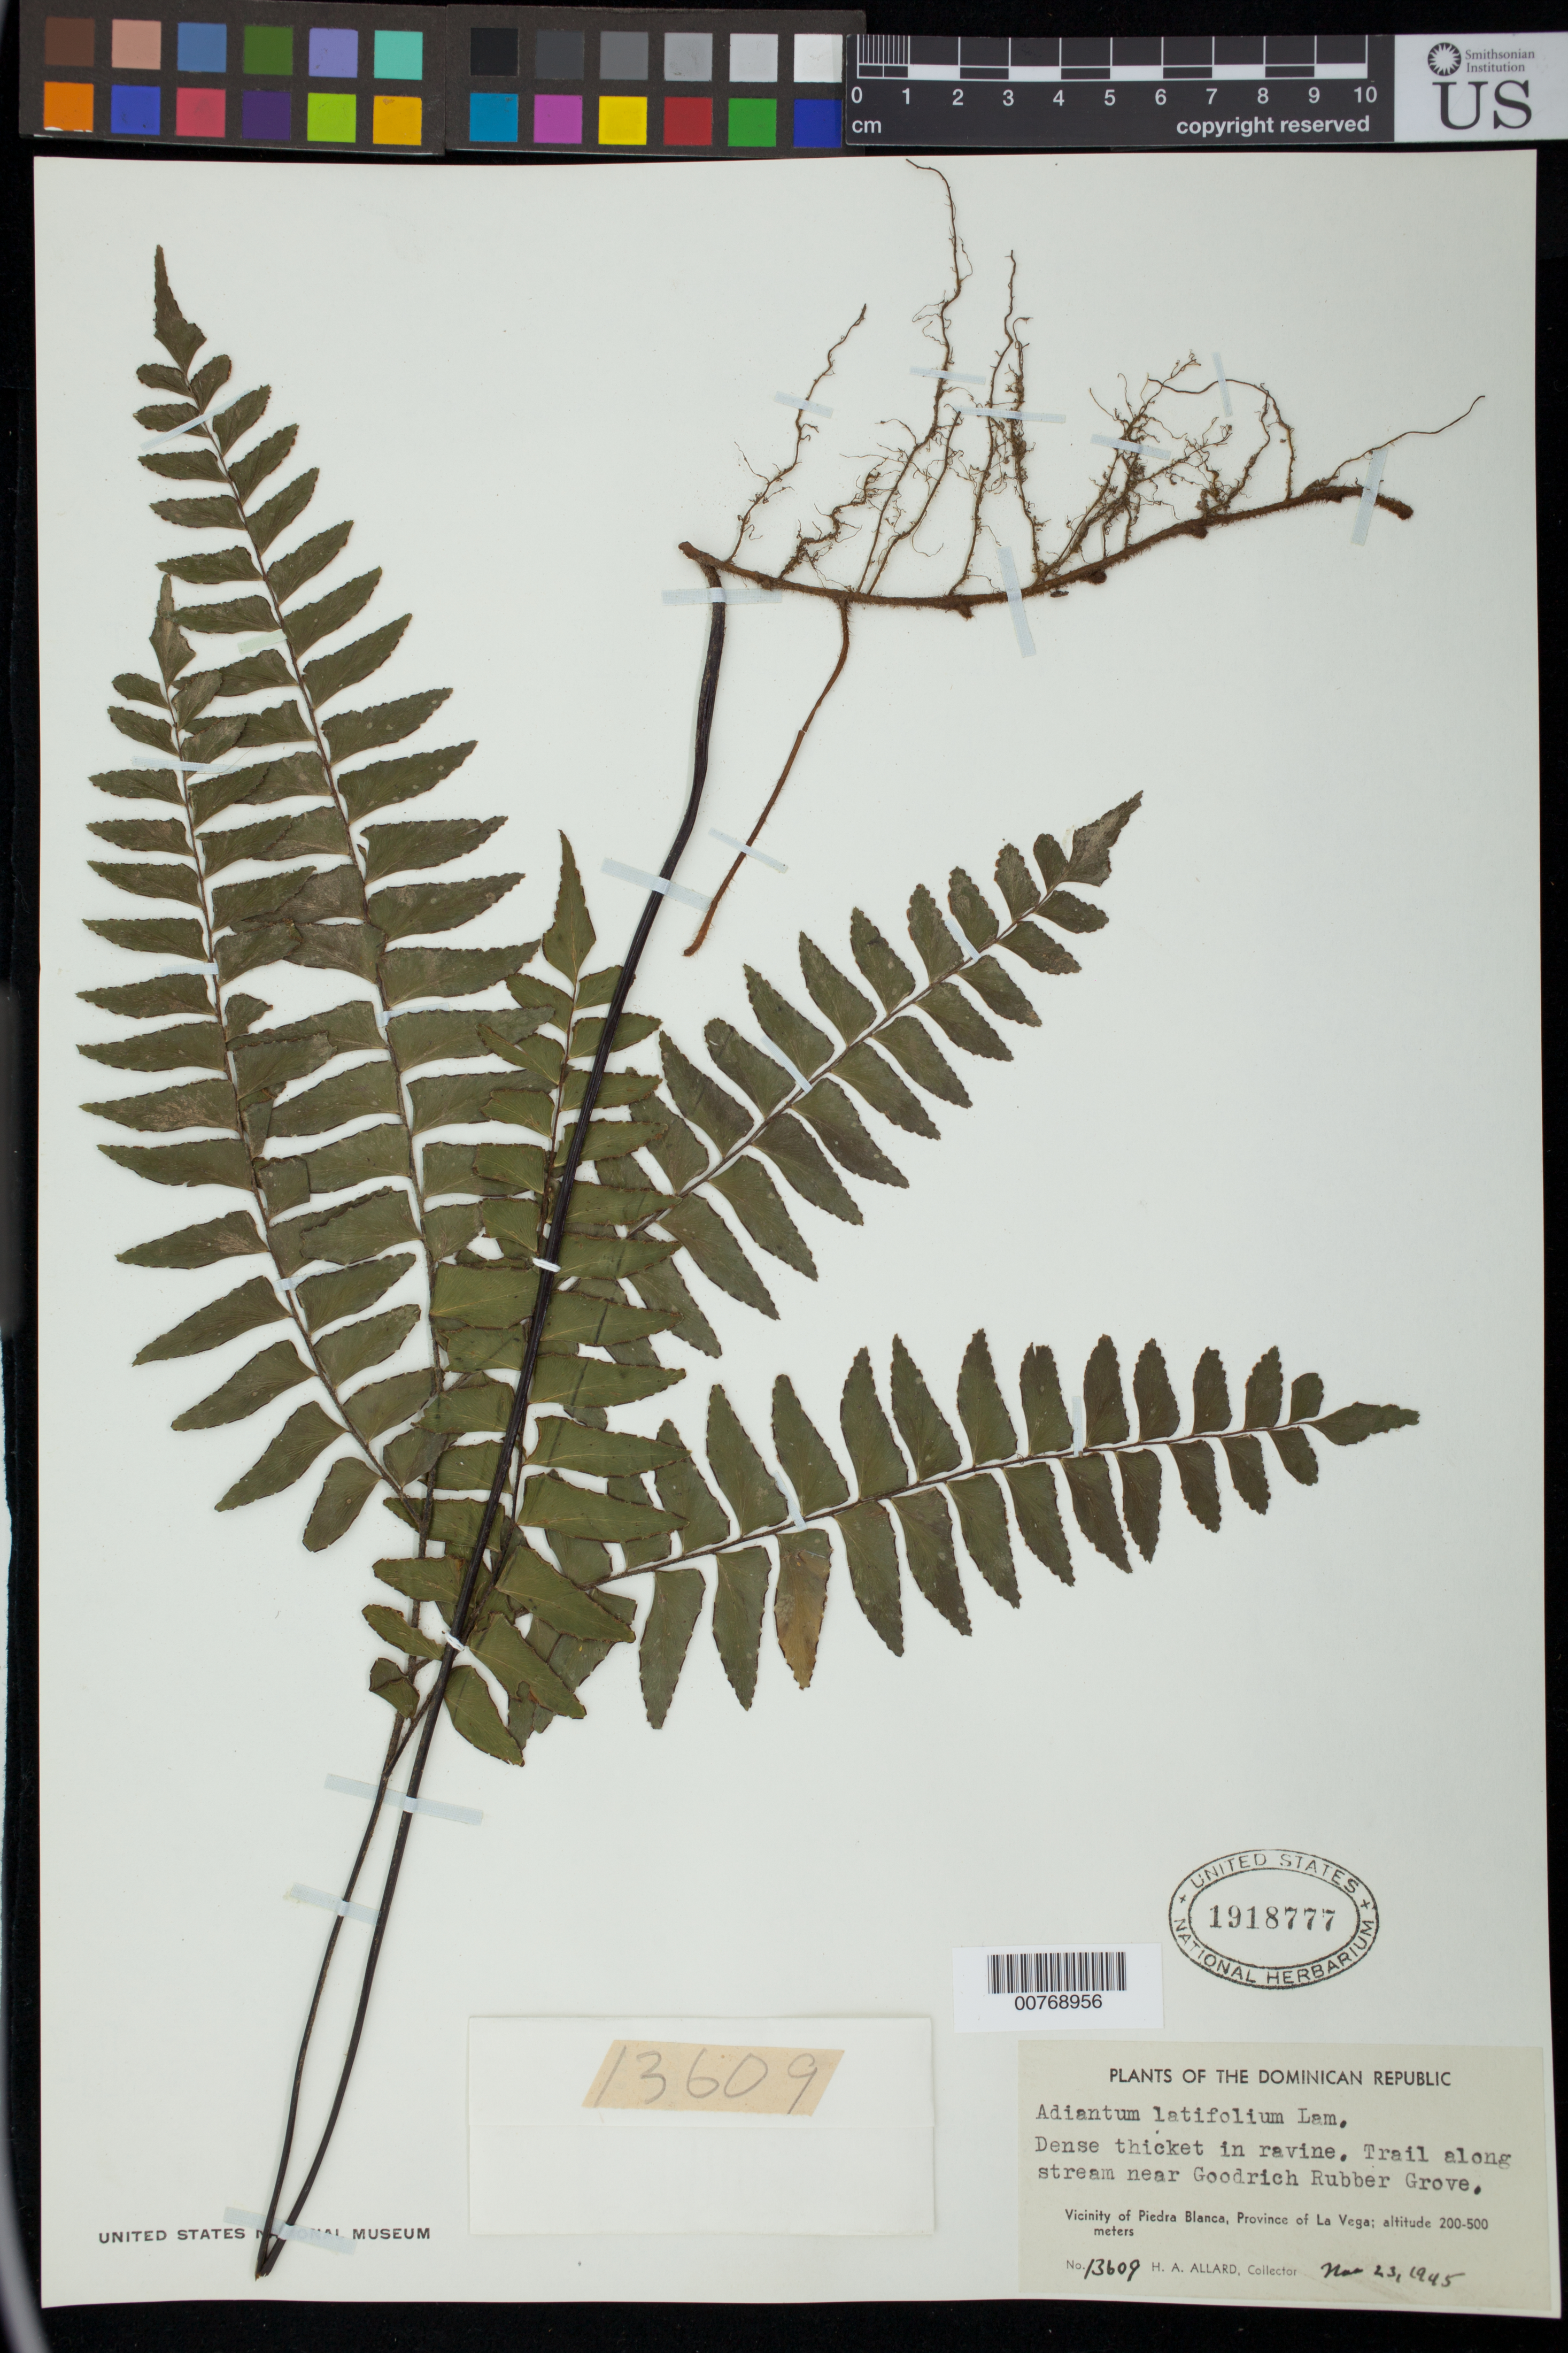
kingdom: Plantae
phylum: Tracheophyta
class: Polypodiopsida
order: Polypodiales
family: Pteridaceae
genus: Adiantum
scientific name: Adiantum latifolium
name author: Lam.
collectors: H. A. Allard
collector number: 13609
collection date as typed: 23 Nov 1945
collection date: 1945-11-23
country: Dominican Republic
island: Hispaniola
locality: Vicinity of Piedra Blanca, Province of La Vega, trail along stream to Goodrich Rubber Grove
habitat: Dense thicket in ravine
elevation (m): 200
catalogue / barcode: US 1918777